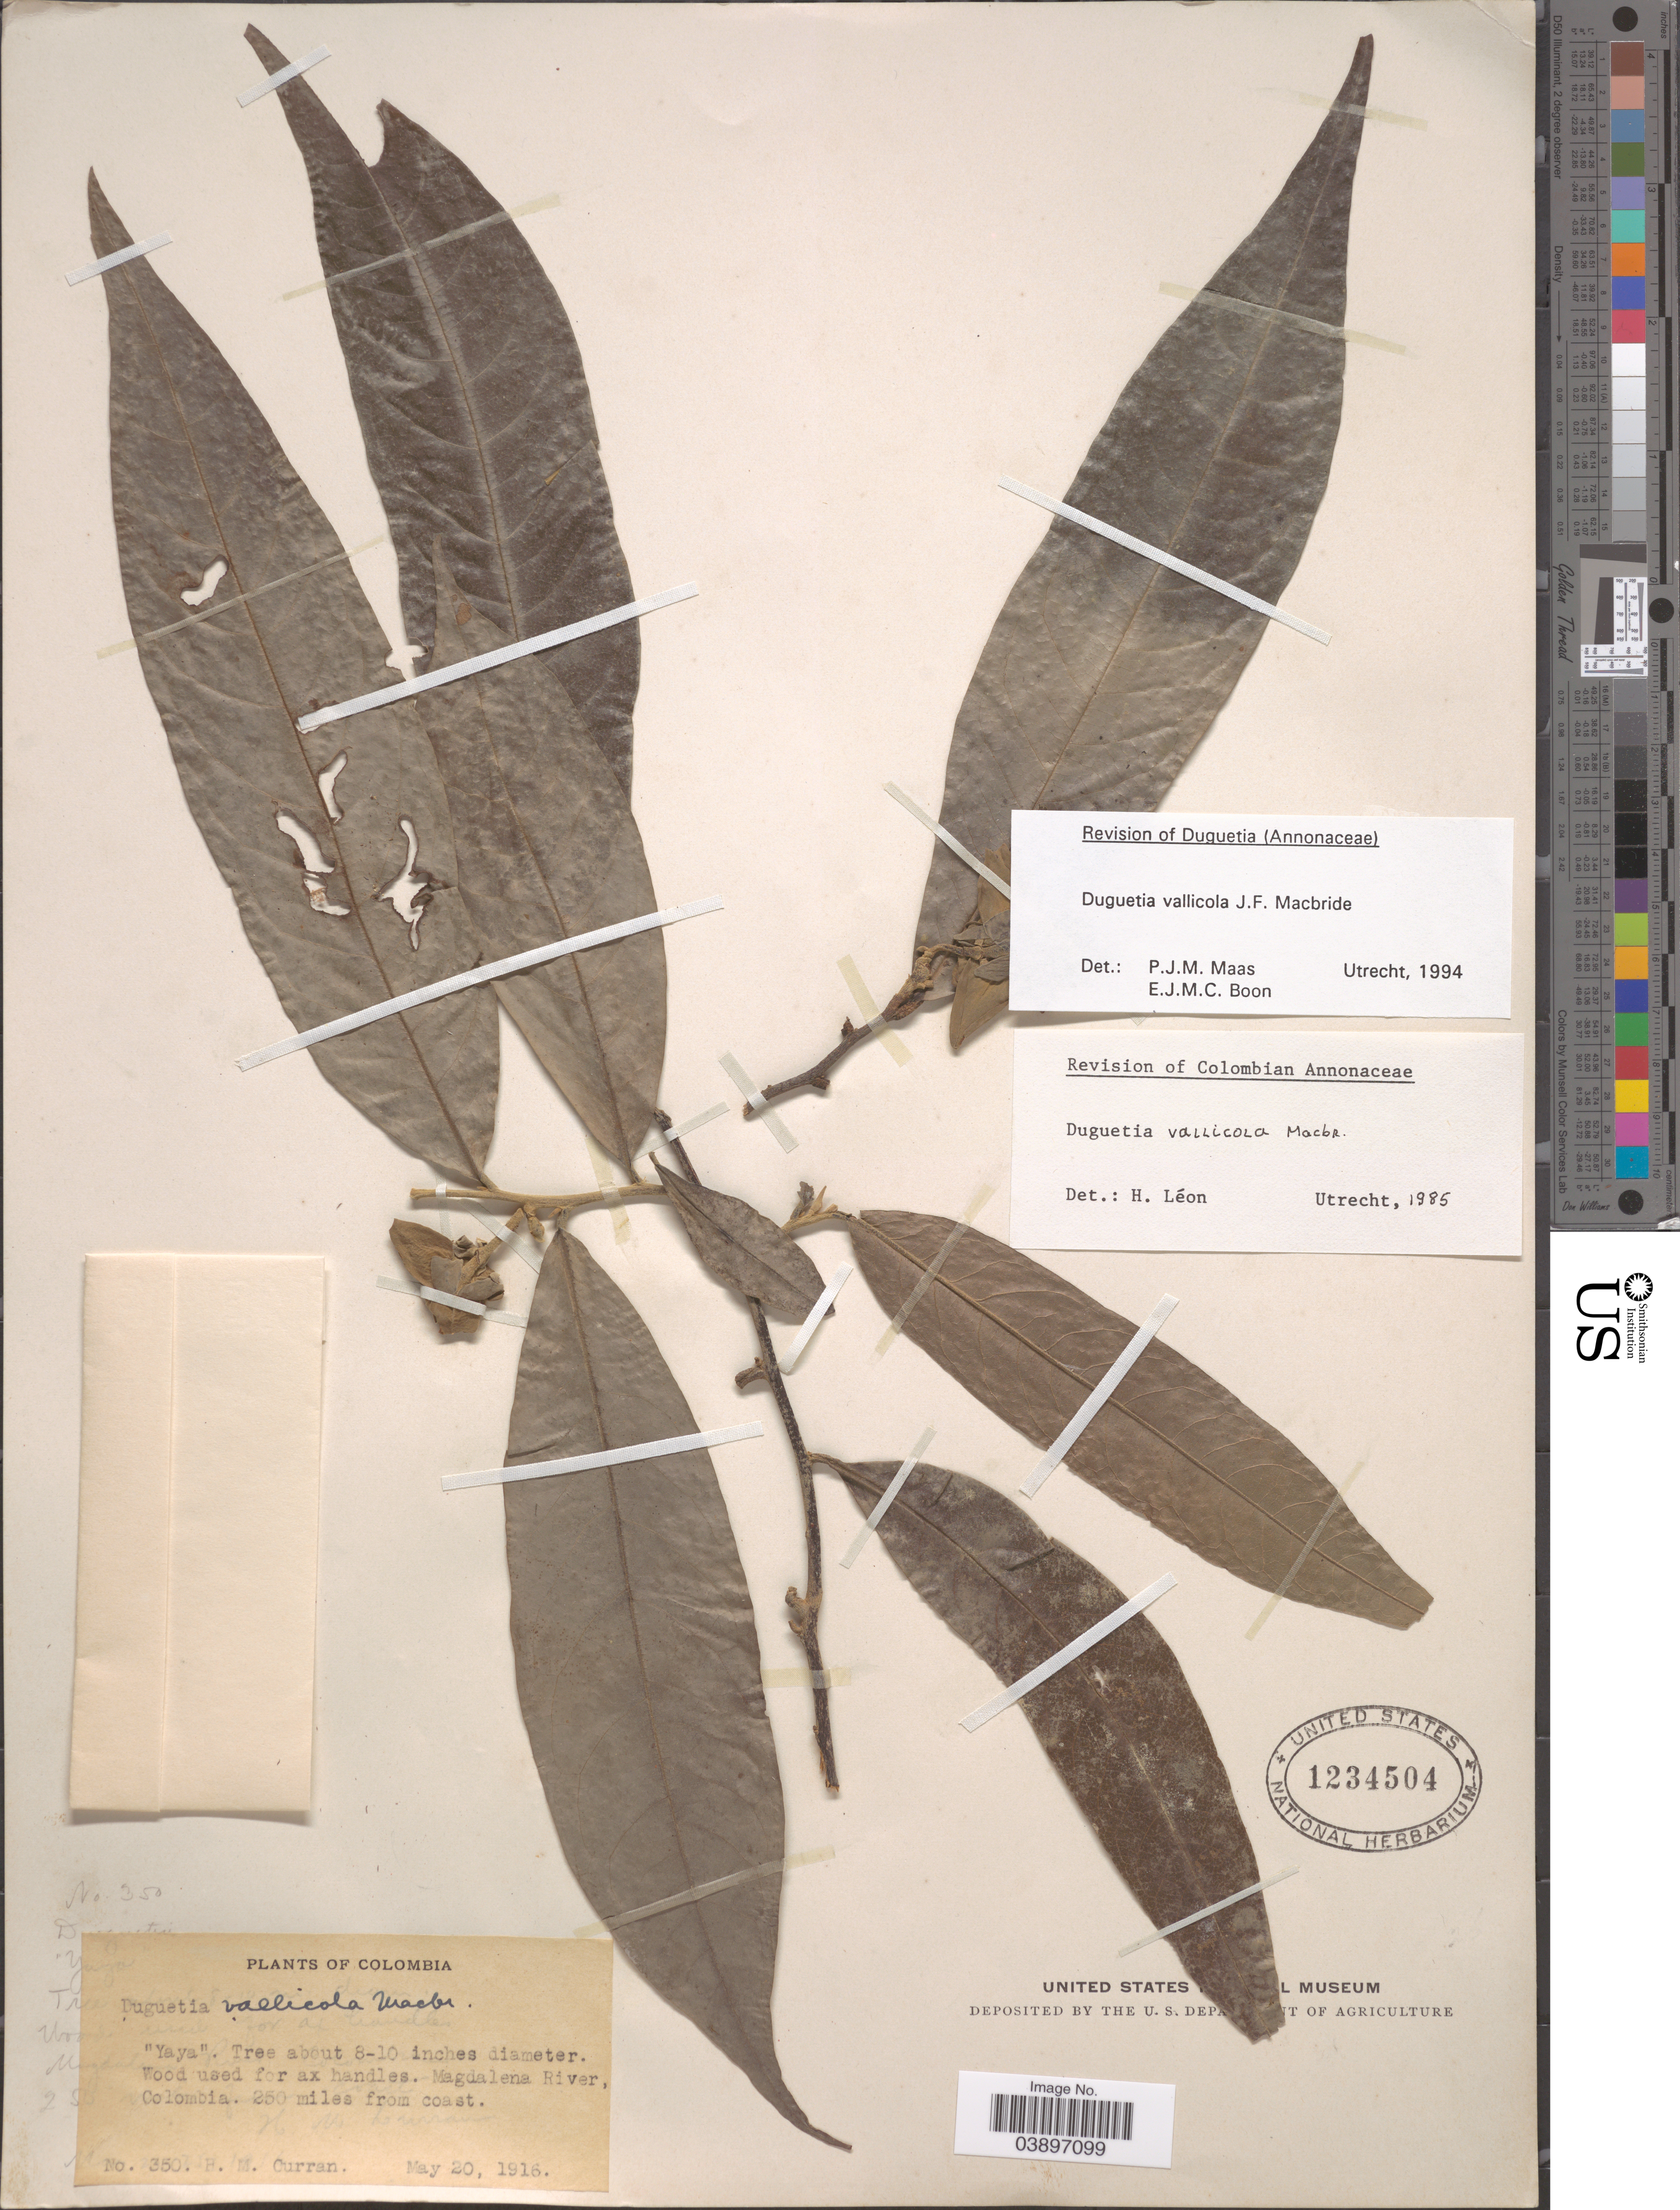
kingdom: Plantae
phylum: Tracheophyta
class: Magnoliopsida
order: Magnoliales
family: Annonaceae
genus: Duguetia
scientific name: Duguetia vallicola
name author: J.F. Macbr.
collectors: H. M. Curran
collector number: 350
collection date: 1916-05-20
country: Colombia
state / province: Magdalena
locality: Magdalena River. 250 miles from coast.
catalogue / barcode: US 1234504